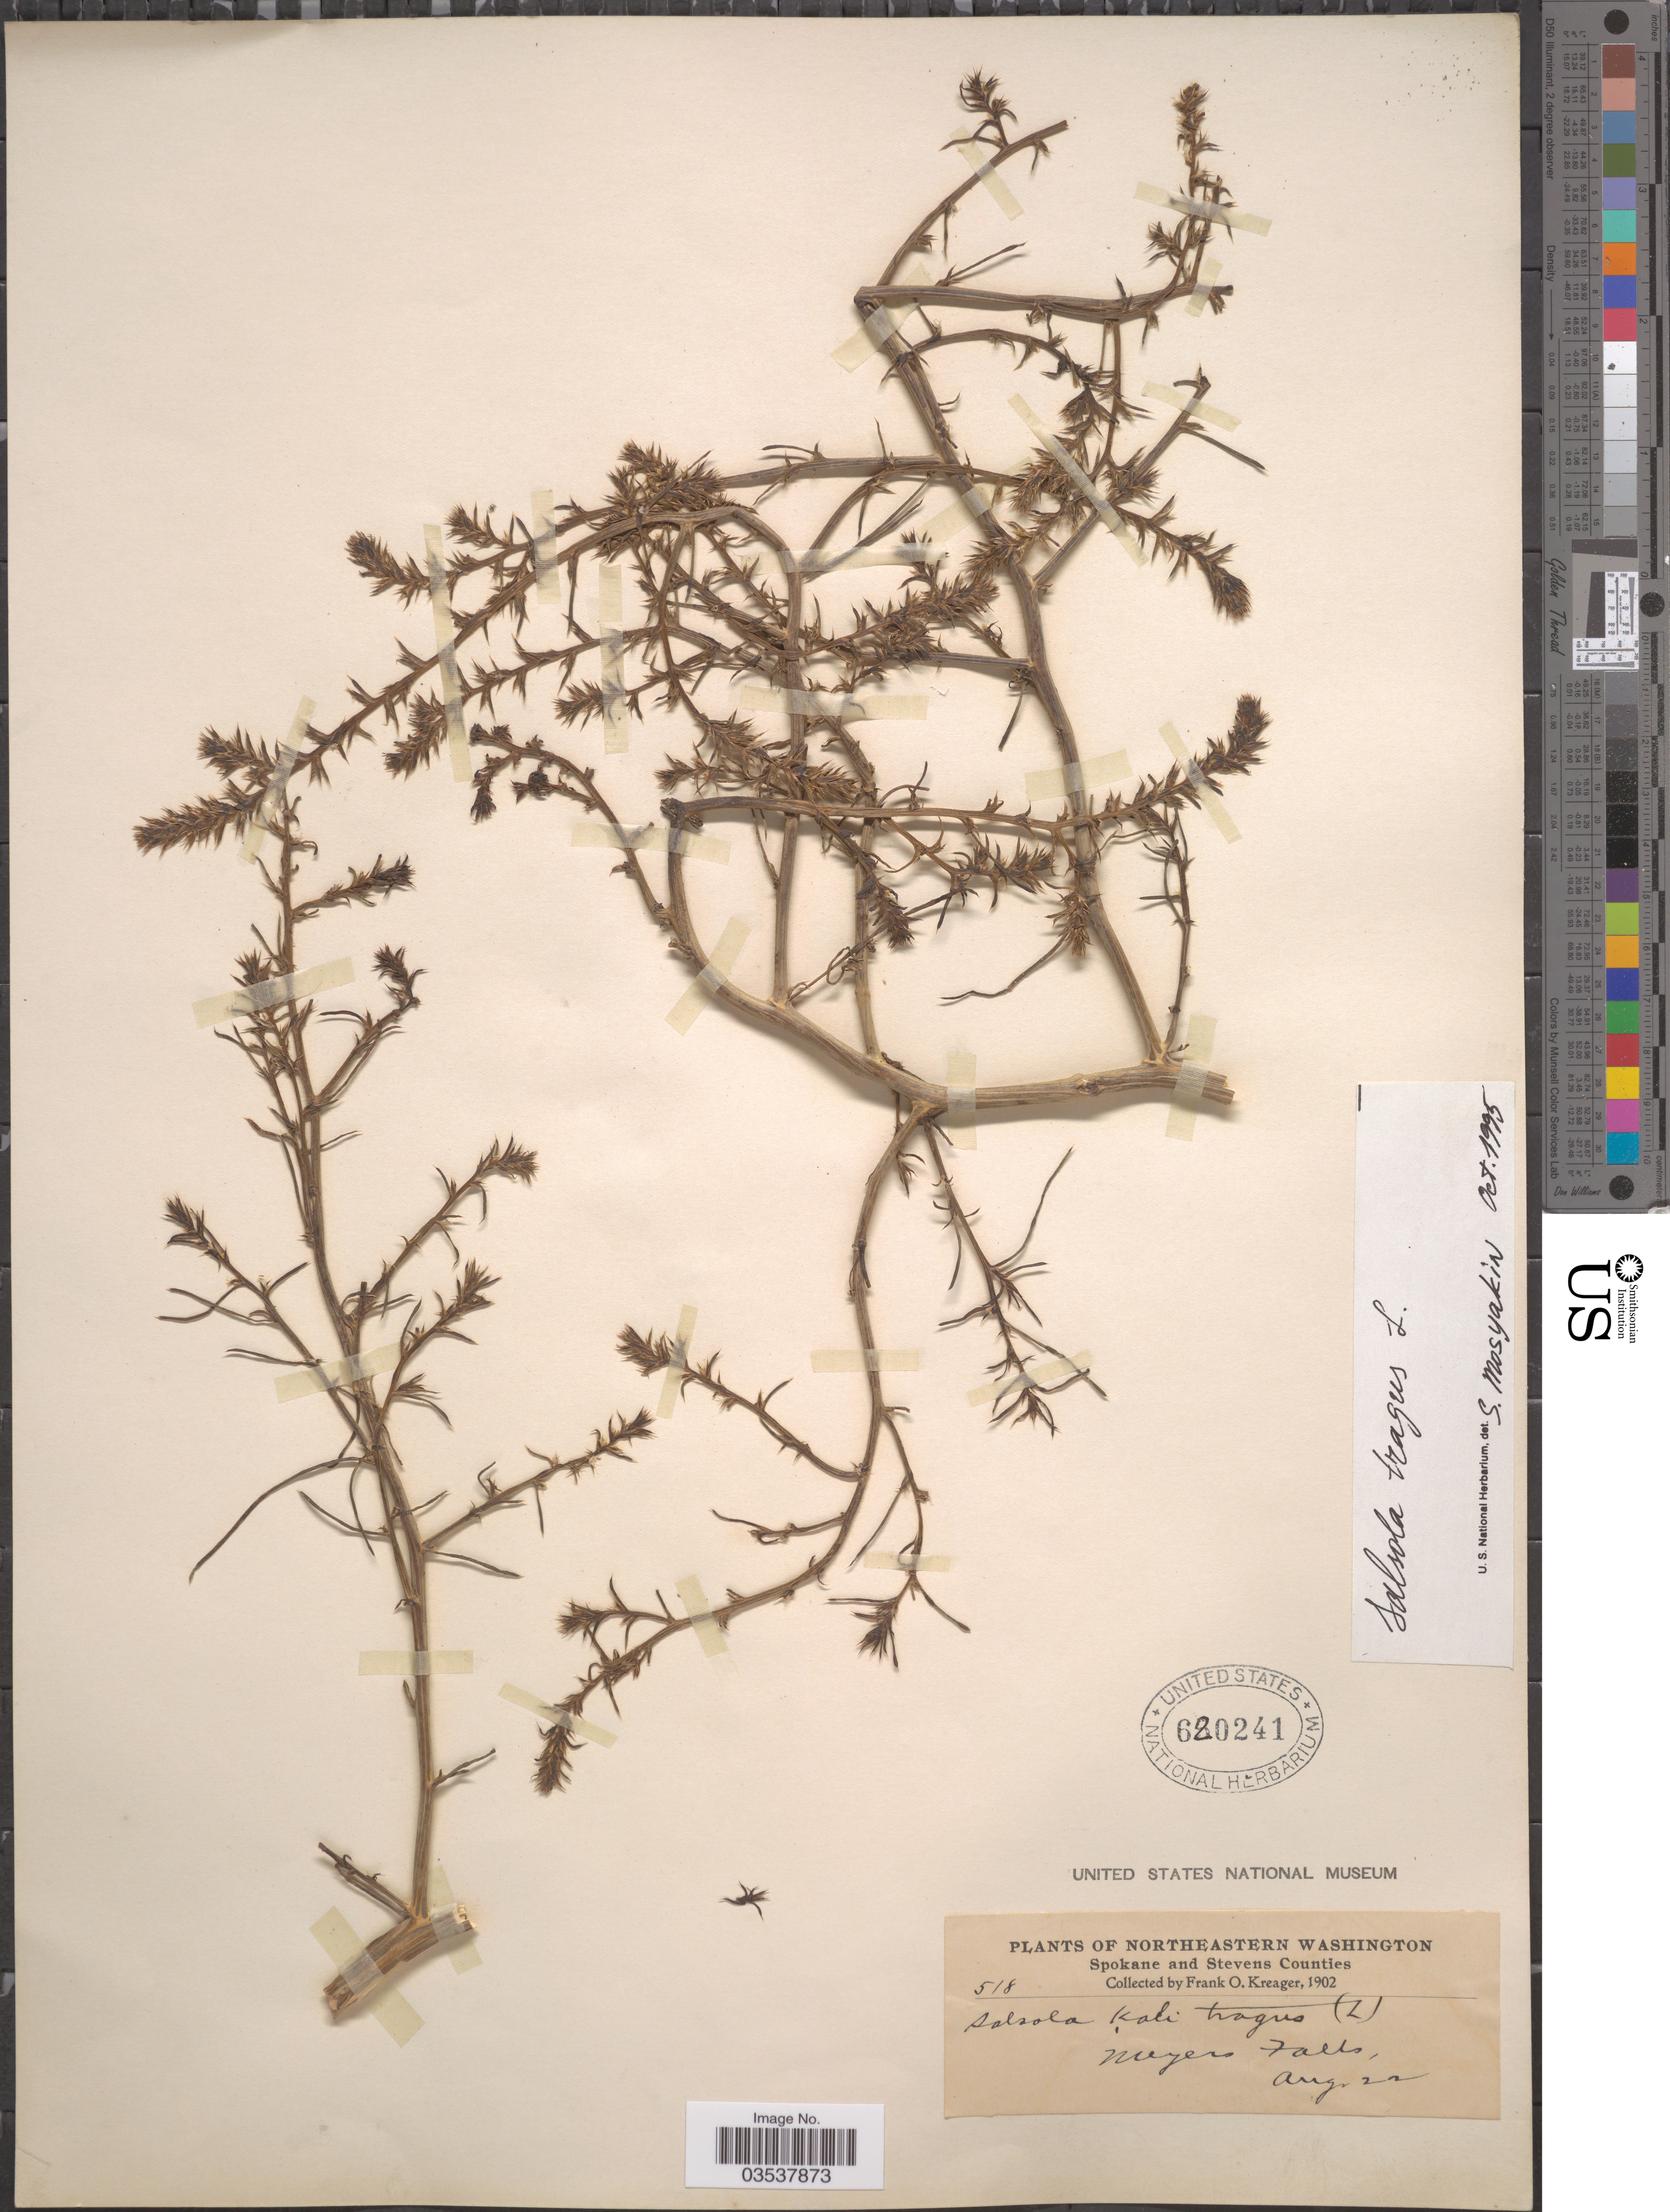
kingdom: Plantae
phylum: Tracheophyta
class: Magnoliopsida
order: Caryophyllales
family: Amaranthaceae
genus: Salsola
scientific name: Salsola pestifer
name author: A. Nelson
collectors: F. Kreager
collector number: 518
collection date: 1902-08-22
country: United States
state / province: Washington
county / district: Spokane / Stevens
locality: Northeastern Washington. Spokane and Stevens Counties. Meyers Falls.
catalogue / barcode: US 620241